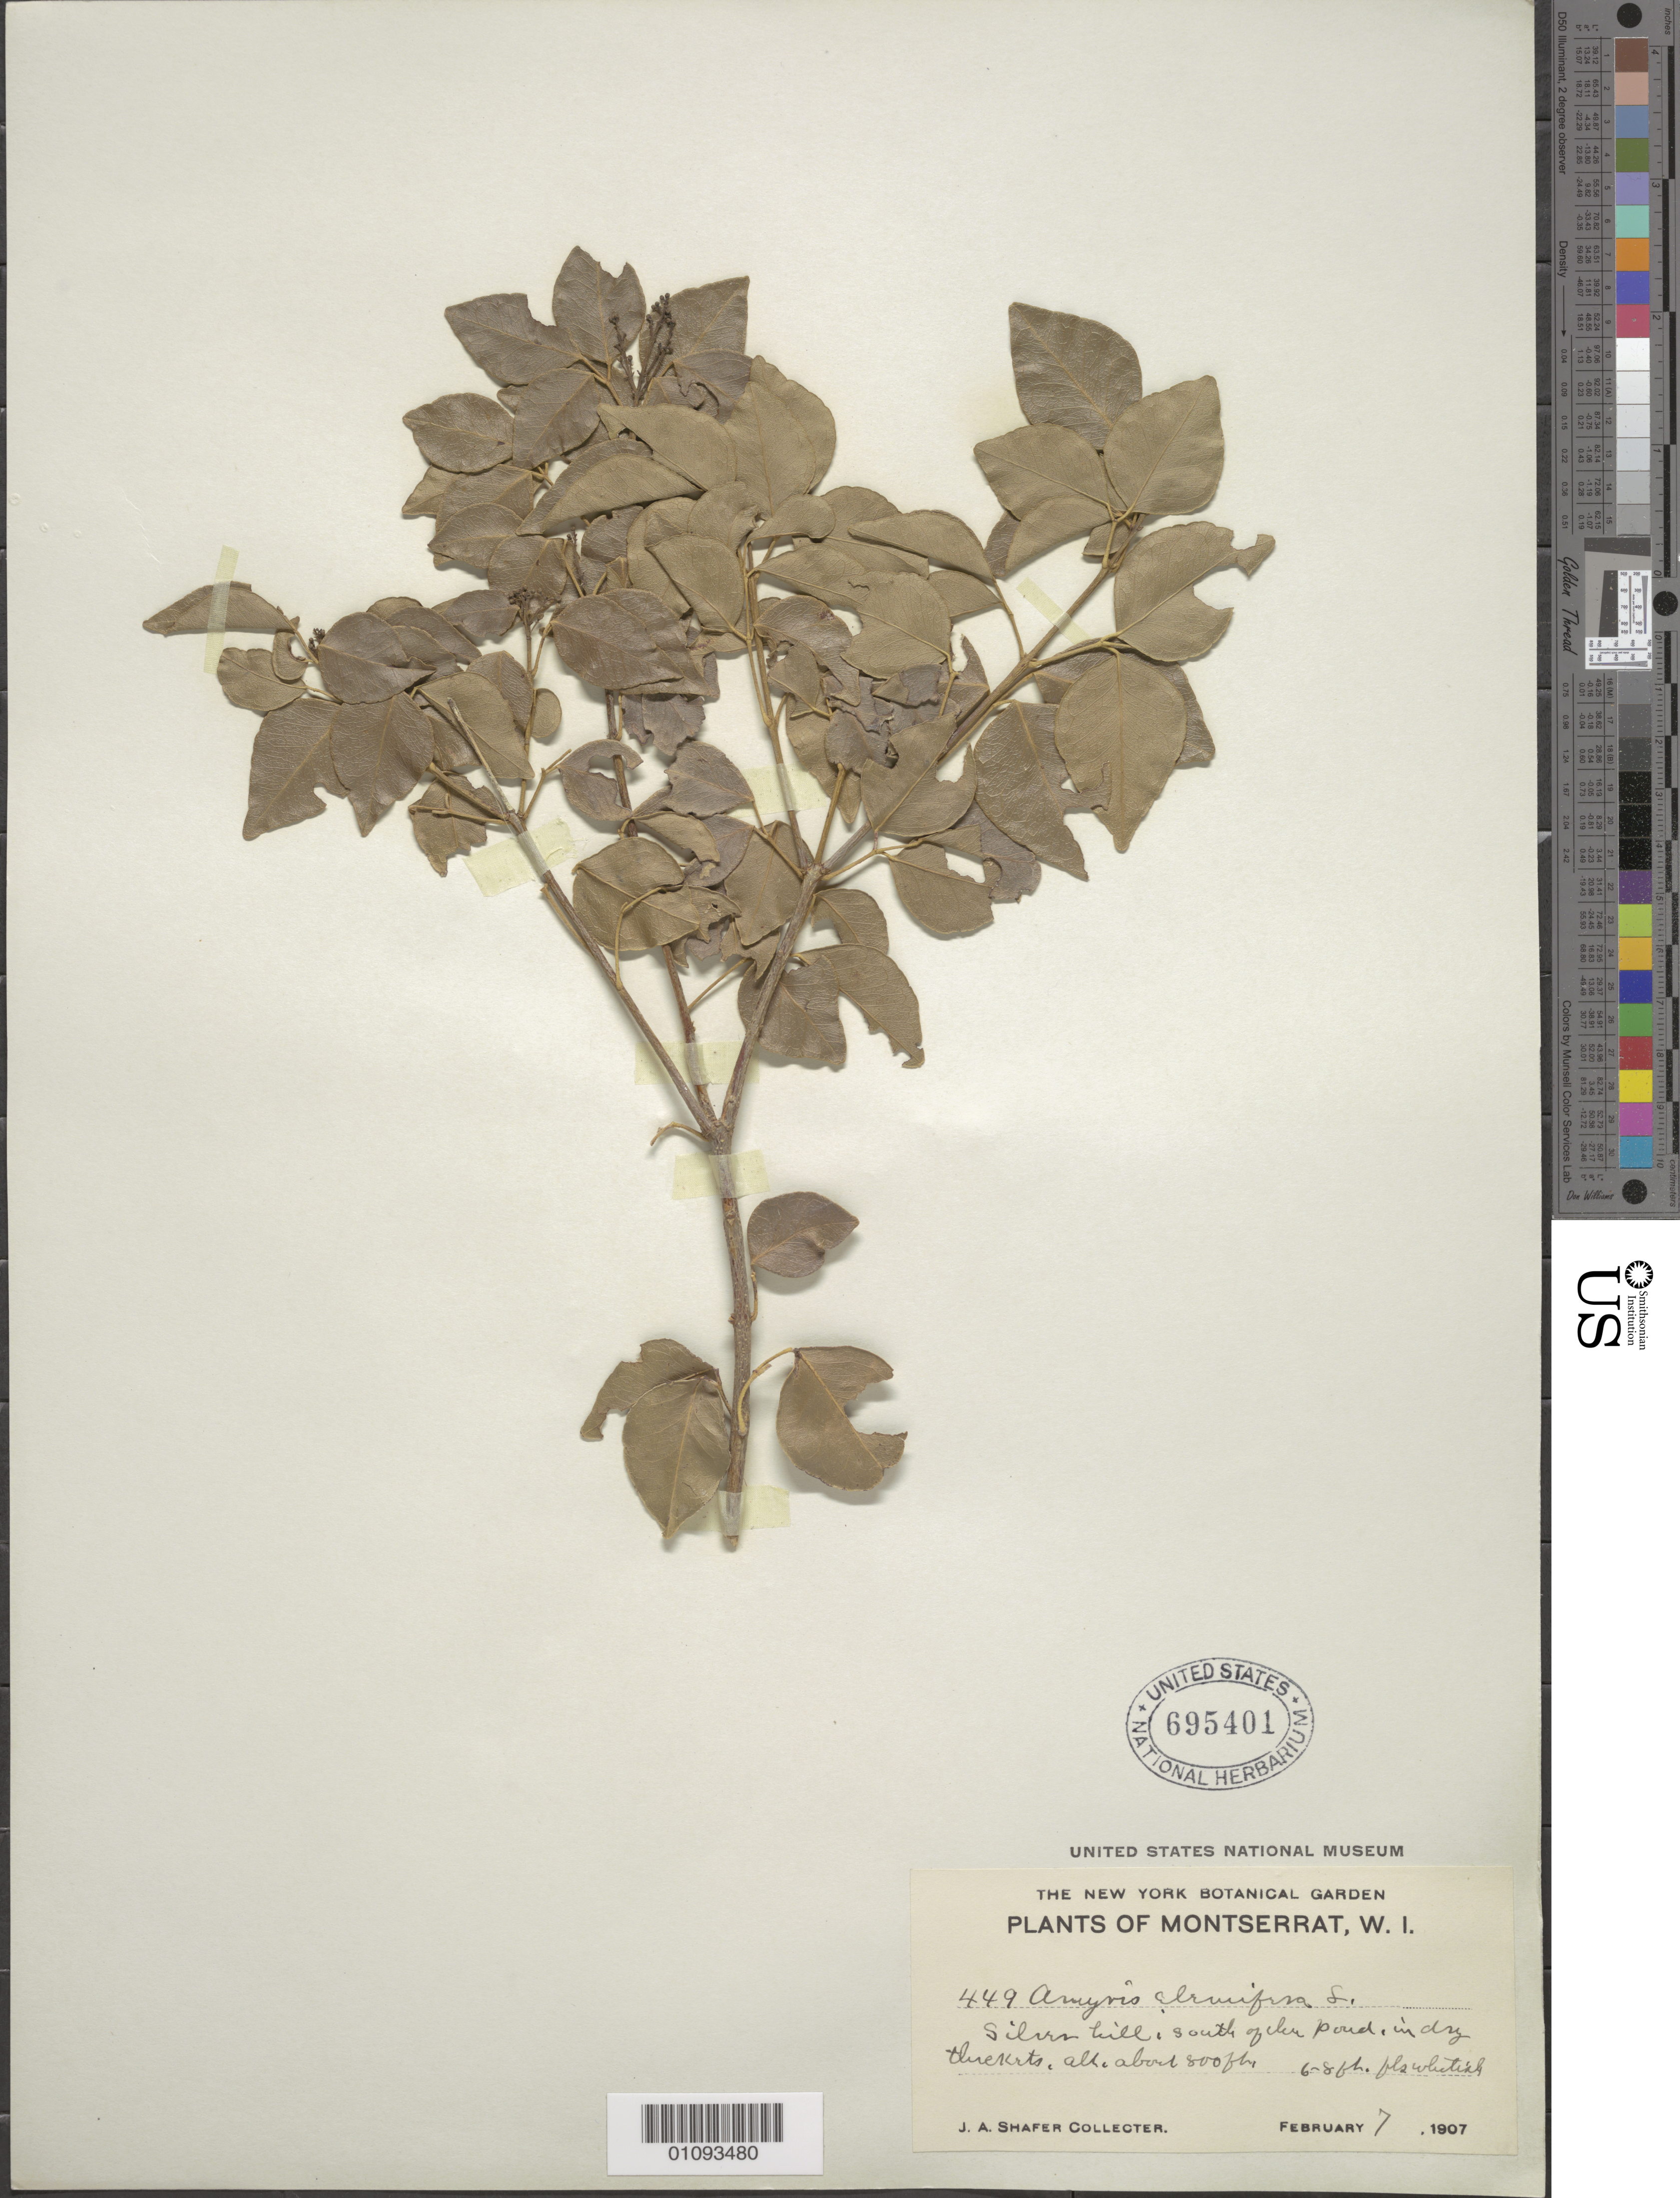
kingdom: Plantae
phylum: Tracheophyta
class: Magnoliopsida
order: Sapindales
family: Rutaceae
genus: Amyris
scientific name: Amyris elemifera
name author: L.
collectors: J. A. Shafer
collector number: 449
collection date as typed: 07 Feb 1907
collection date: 1907-02-07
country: Montserrat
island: Montserrat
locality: Siltron Hill, S of the pond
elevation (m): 244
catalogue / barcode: US 695401